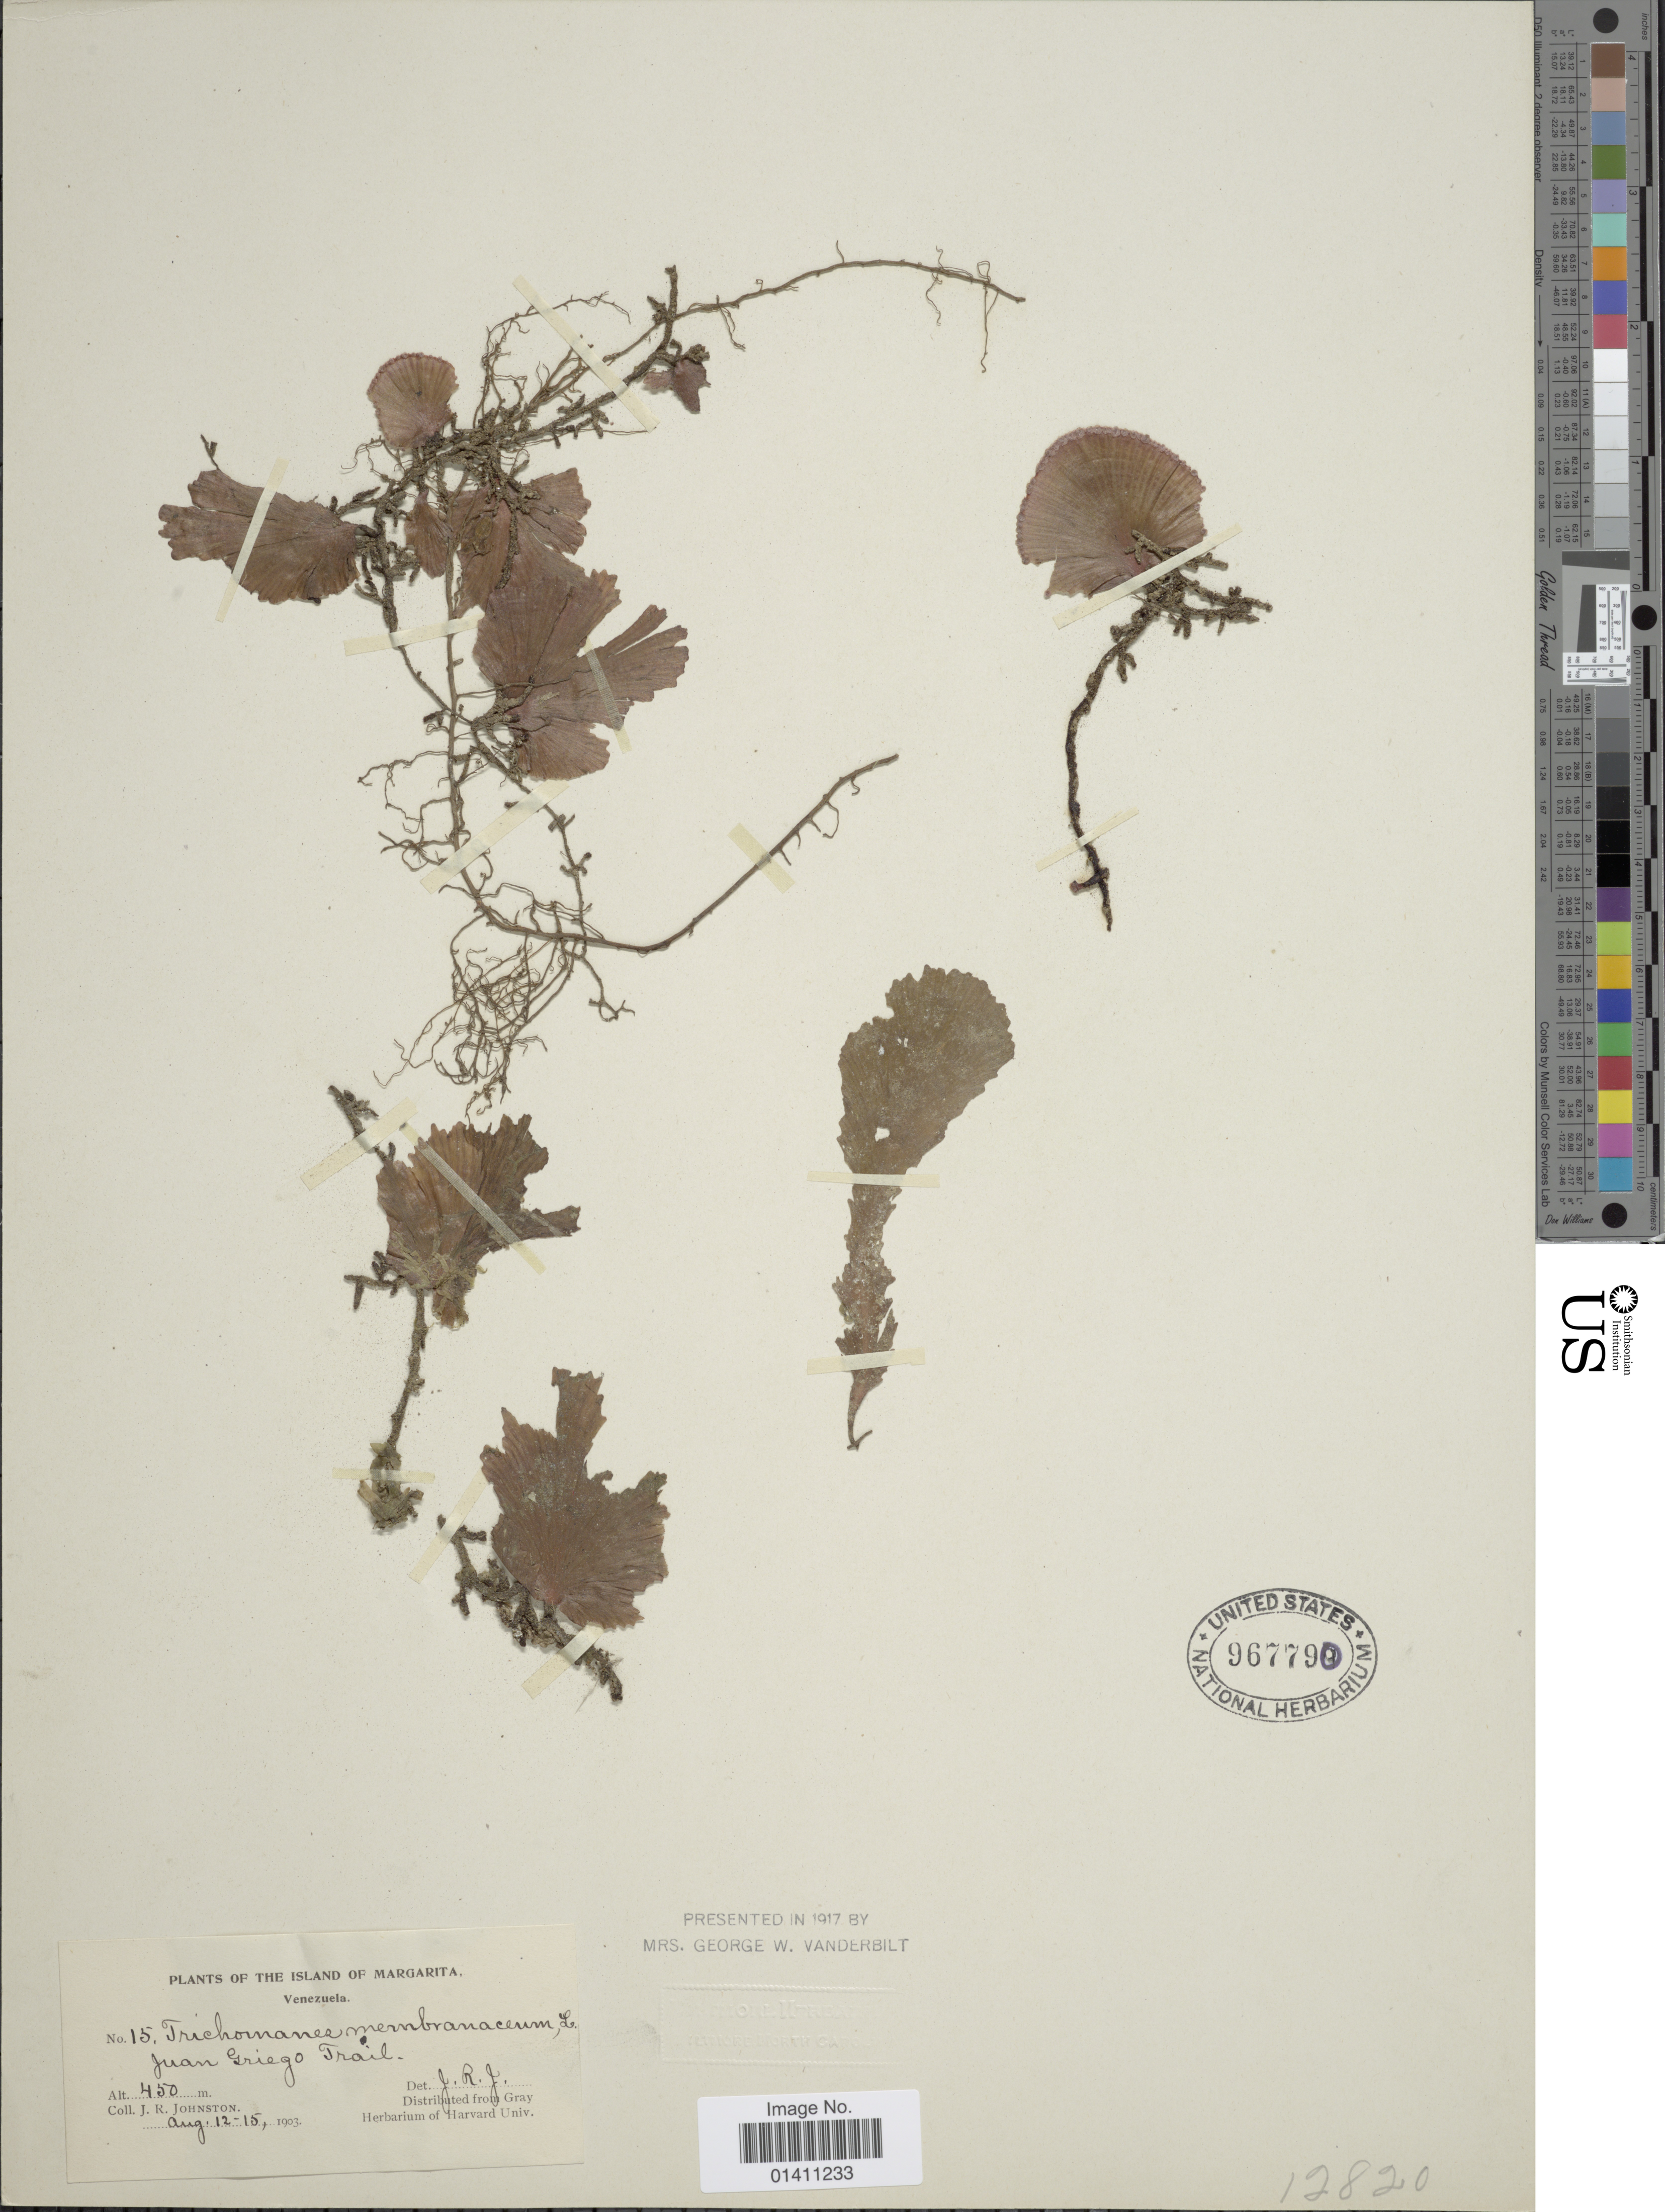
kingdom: Plantae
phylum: Tracheophyta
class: Polypodiopsida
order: Hymenophyllales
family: Hymenophyllaceae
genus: Didymoglossum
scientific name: Didymoglossum membranaceum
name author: (L.) Vareschi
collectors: J. Johnston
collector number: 15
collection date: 1903-08-12/1903-08-15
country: Venezuela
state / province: Nueva Esparta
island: Margarita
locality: The Island of Margarita. Juan Griego Trail.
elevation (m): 450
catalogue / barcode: US 967790